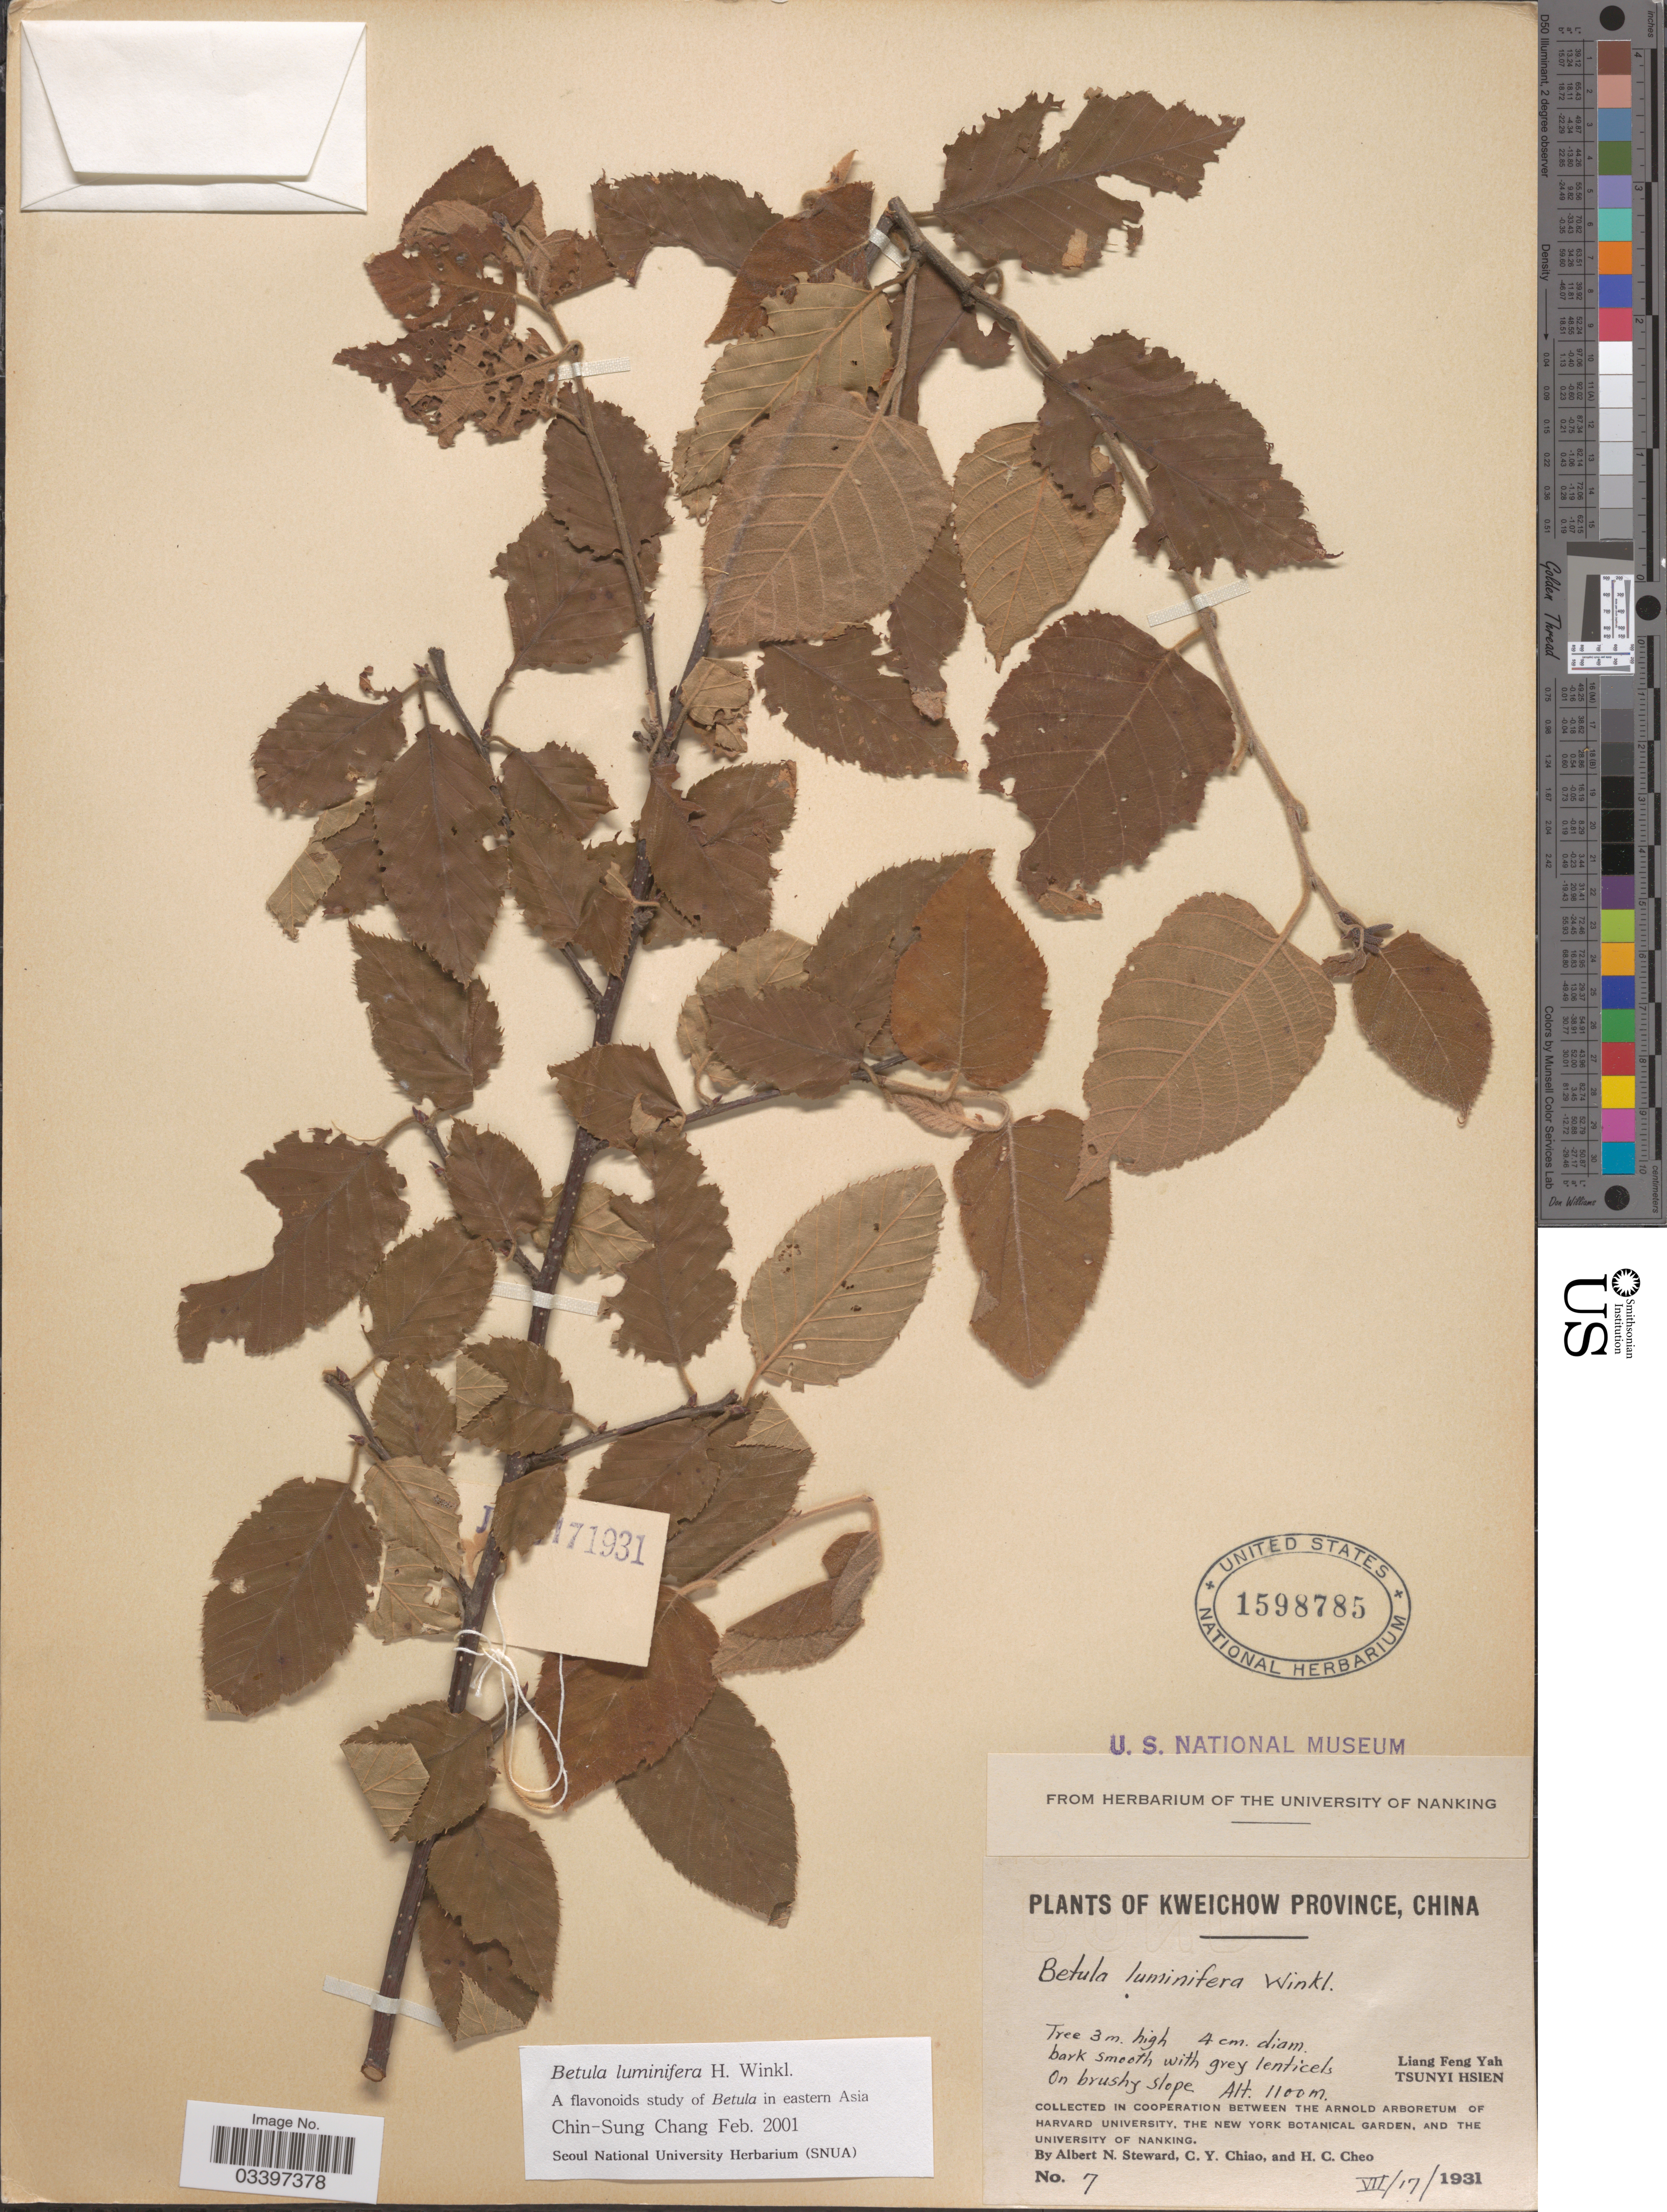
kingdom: Plantae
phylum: Tracheophyta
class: Magnoliopsida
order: Fagales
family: Betulaceae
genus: Betula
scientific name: Betula luminifera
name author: H.J.P. Winkl.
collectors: A. N. Steward, C. Y. Chiao & H. Cheo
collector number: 7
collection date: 1931-07-17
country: China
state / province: Guizhou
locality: Kweichow Province. Liang Feng Yah. Tsunyi Hsien.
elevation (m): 1100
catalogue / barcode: US 1598785